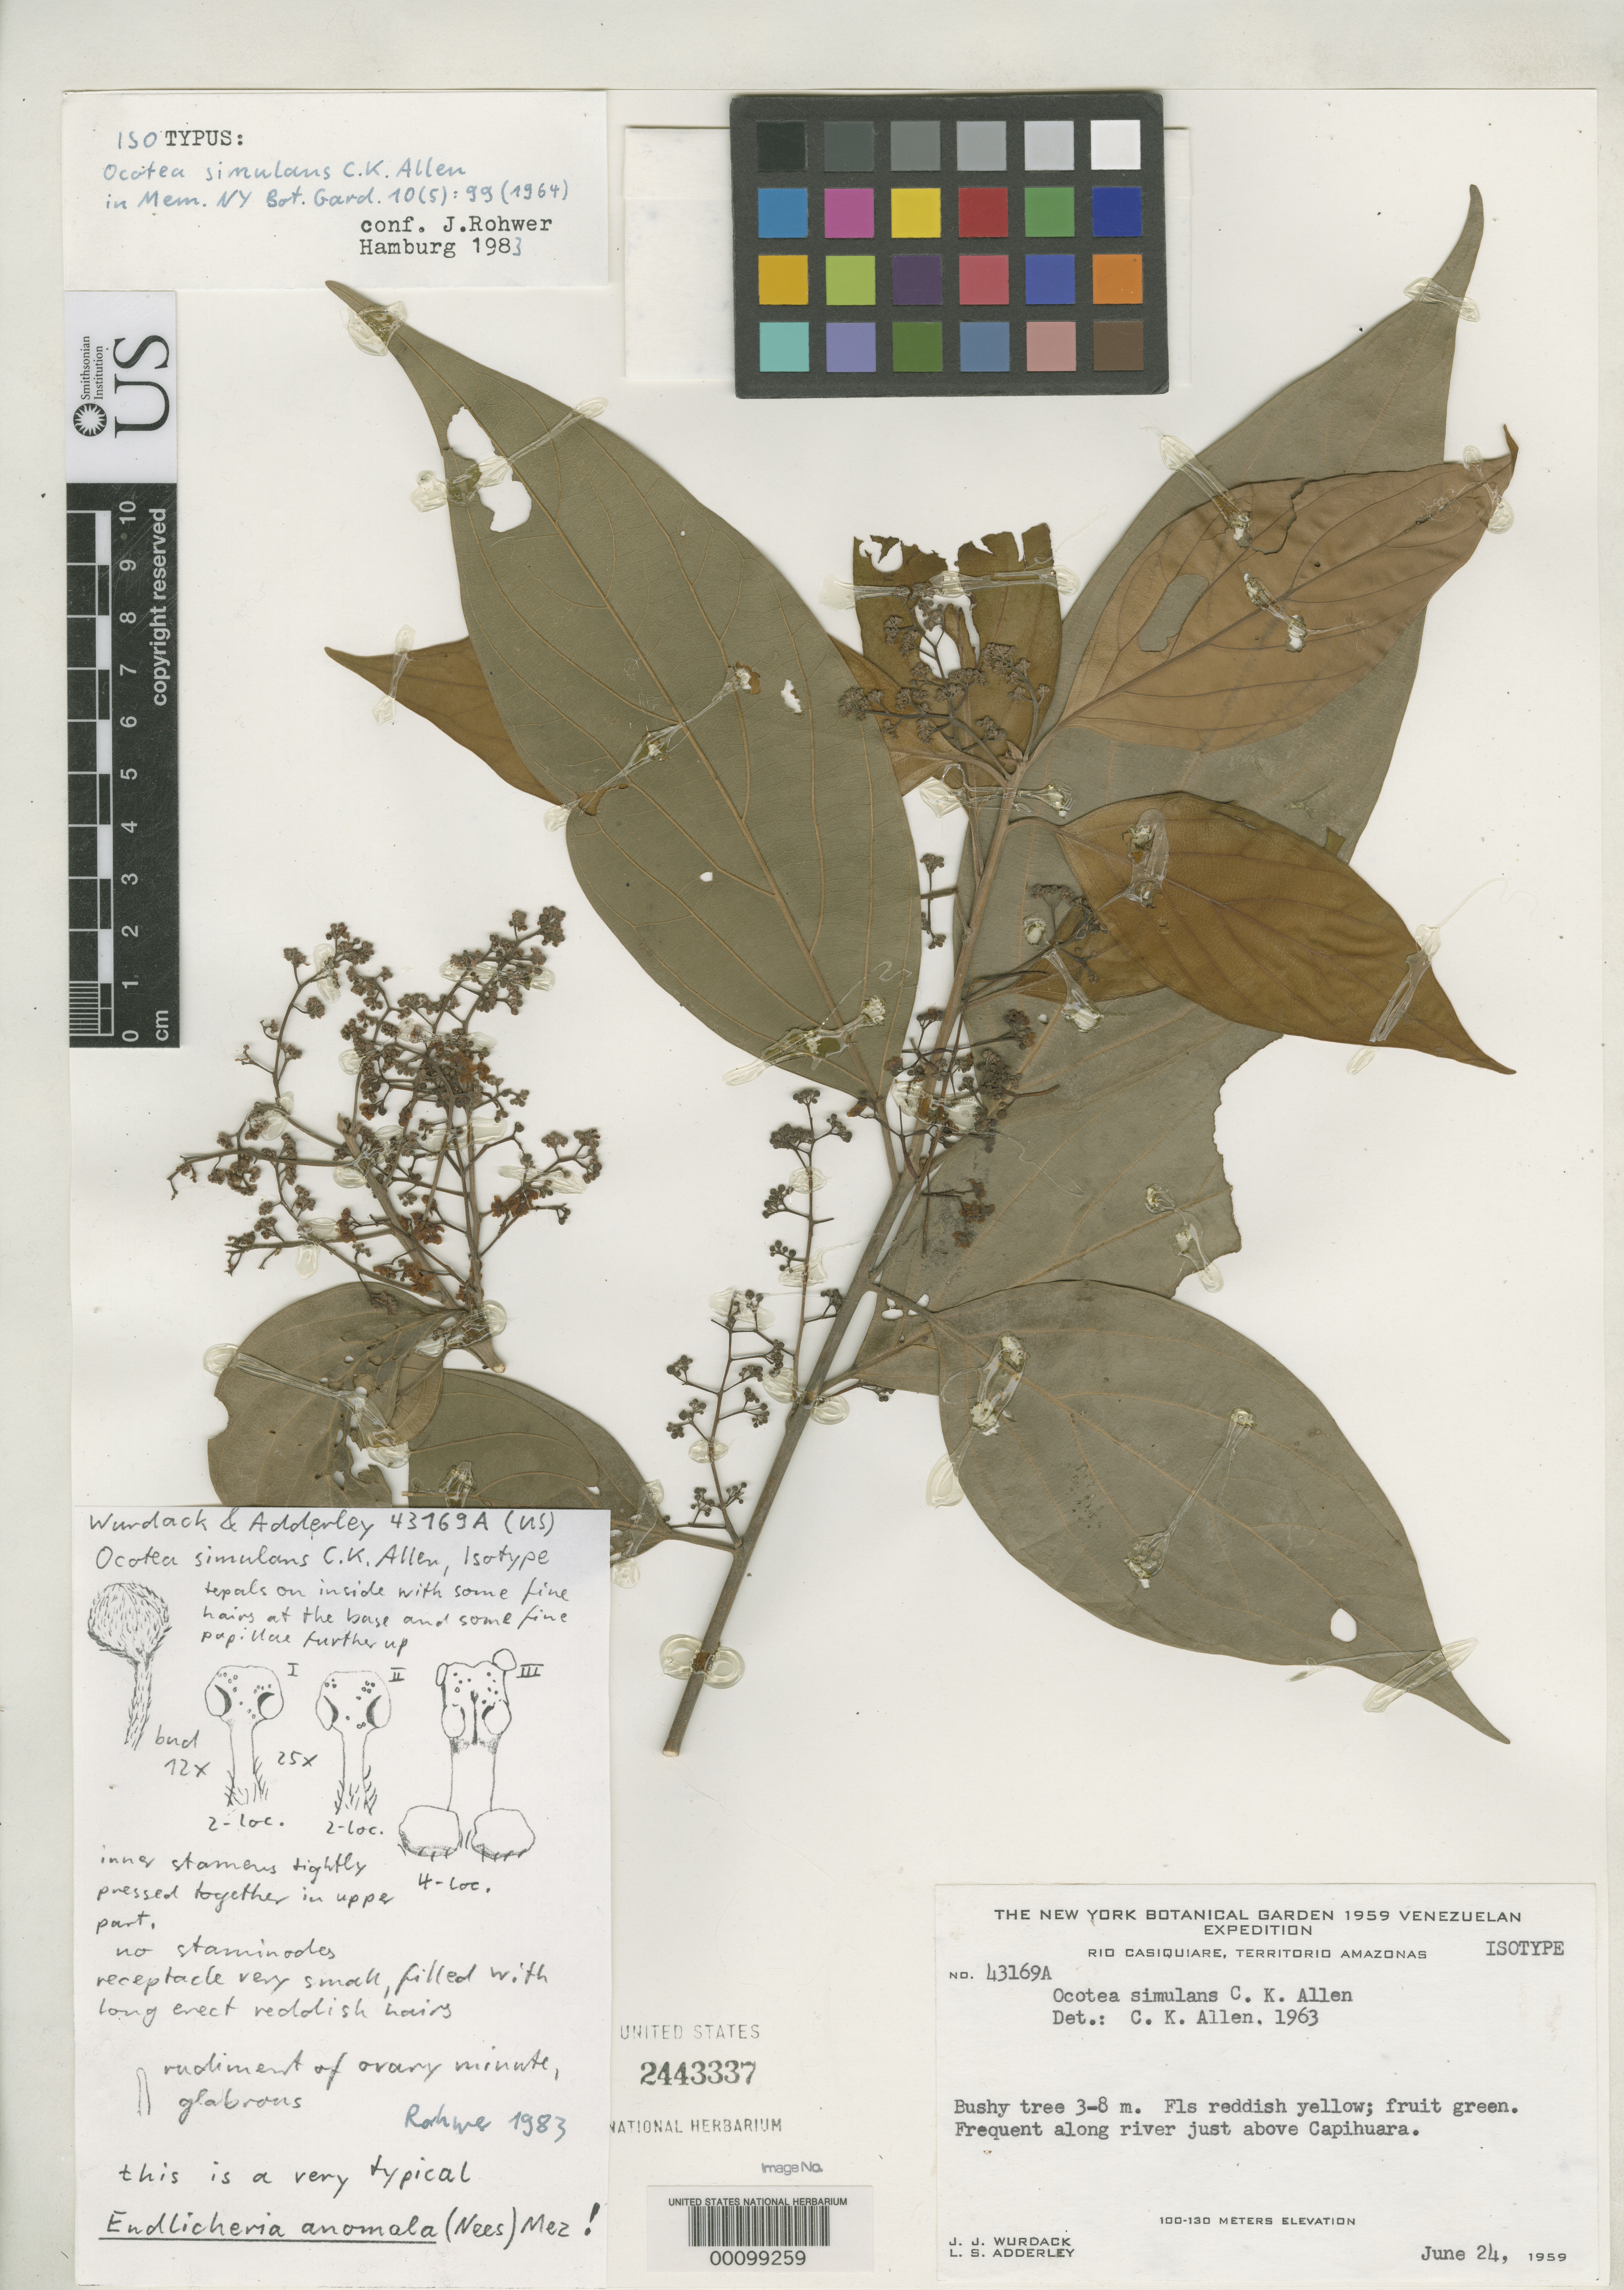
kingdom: Plantae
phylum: Tracheophyta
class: Magnoliopsida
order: Laurales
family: Lauraceae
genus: Ocotea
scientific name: Ocotea simulans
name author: C.K. Allen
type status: Isotype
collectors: J. J. Wurdack & L. S. Adderley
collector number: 43169 a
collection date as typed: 24 Jun 1959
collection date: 1959-06-24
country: Venezuela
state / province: Amazonas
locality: Rio Casiquiare.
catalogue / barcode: US 2443337